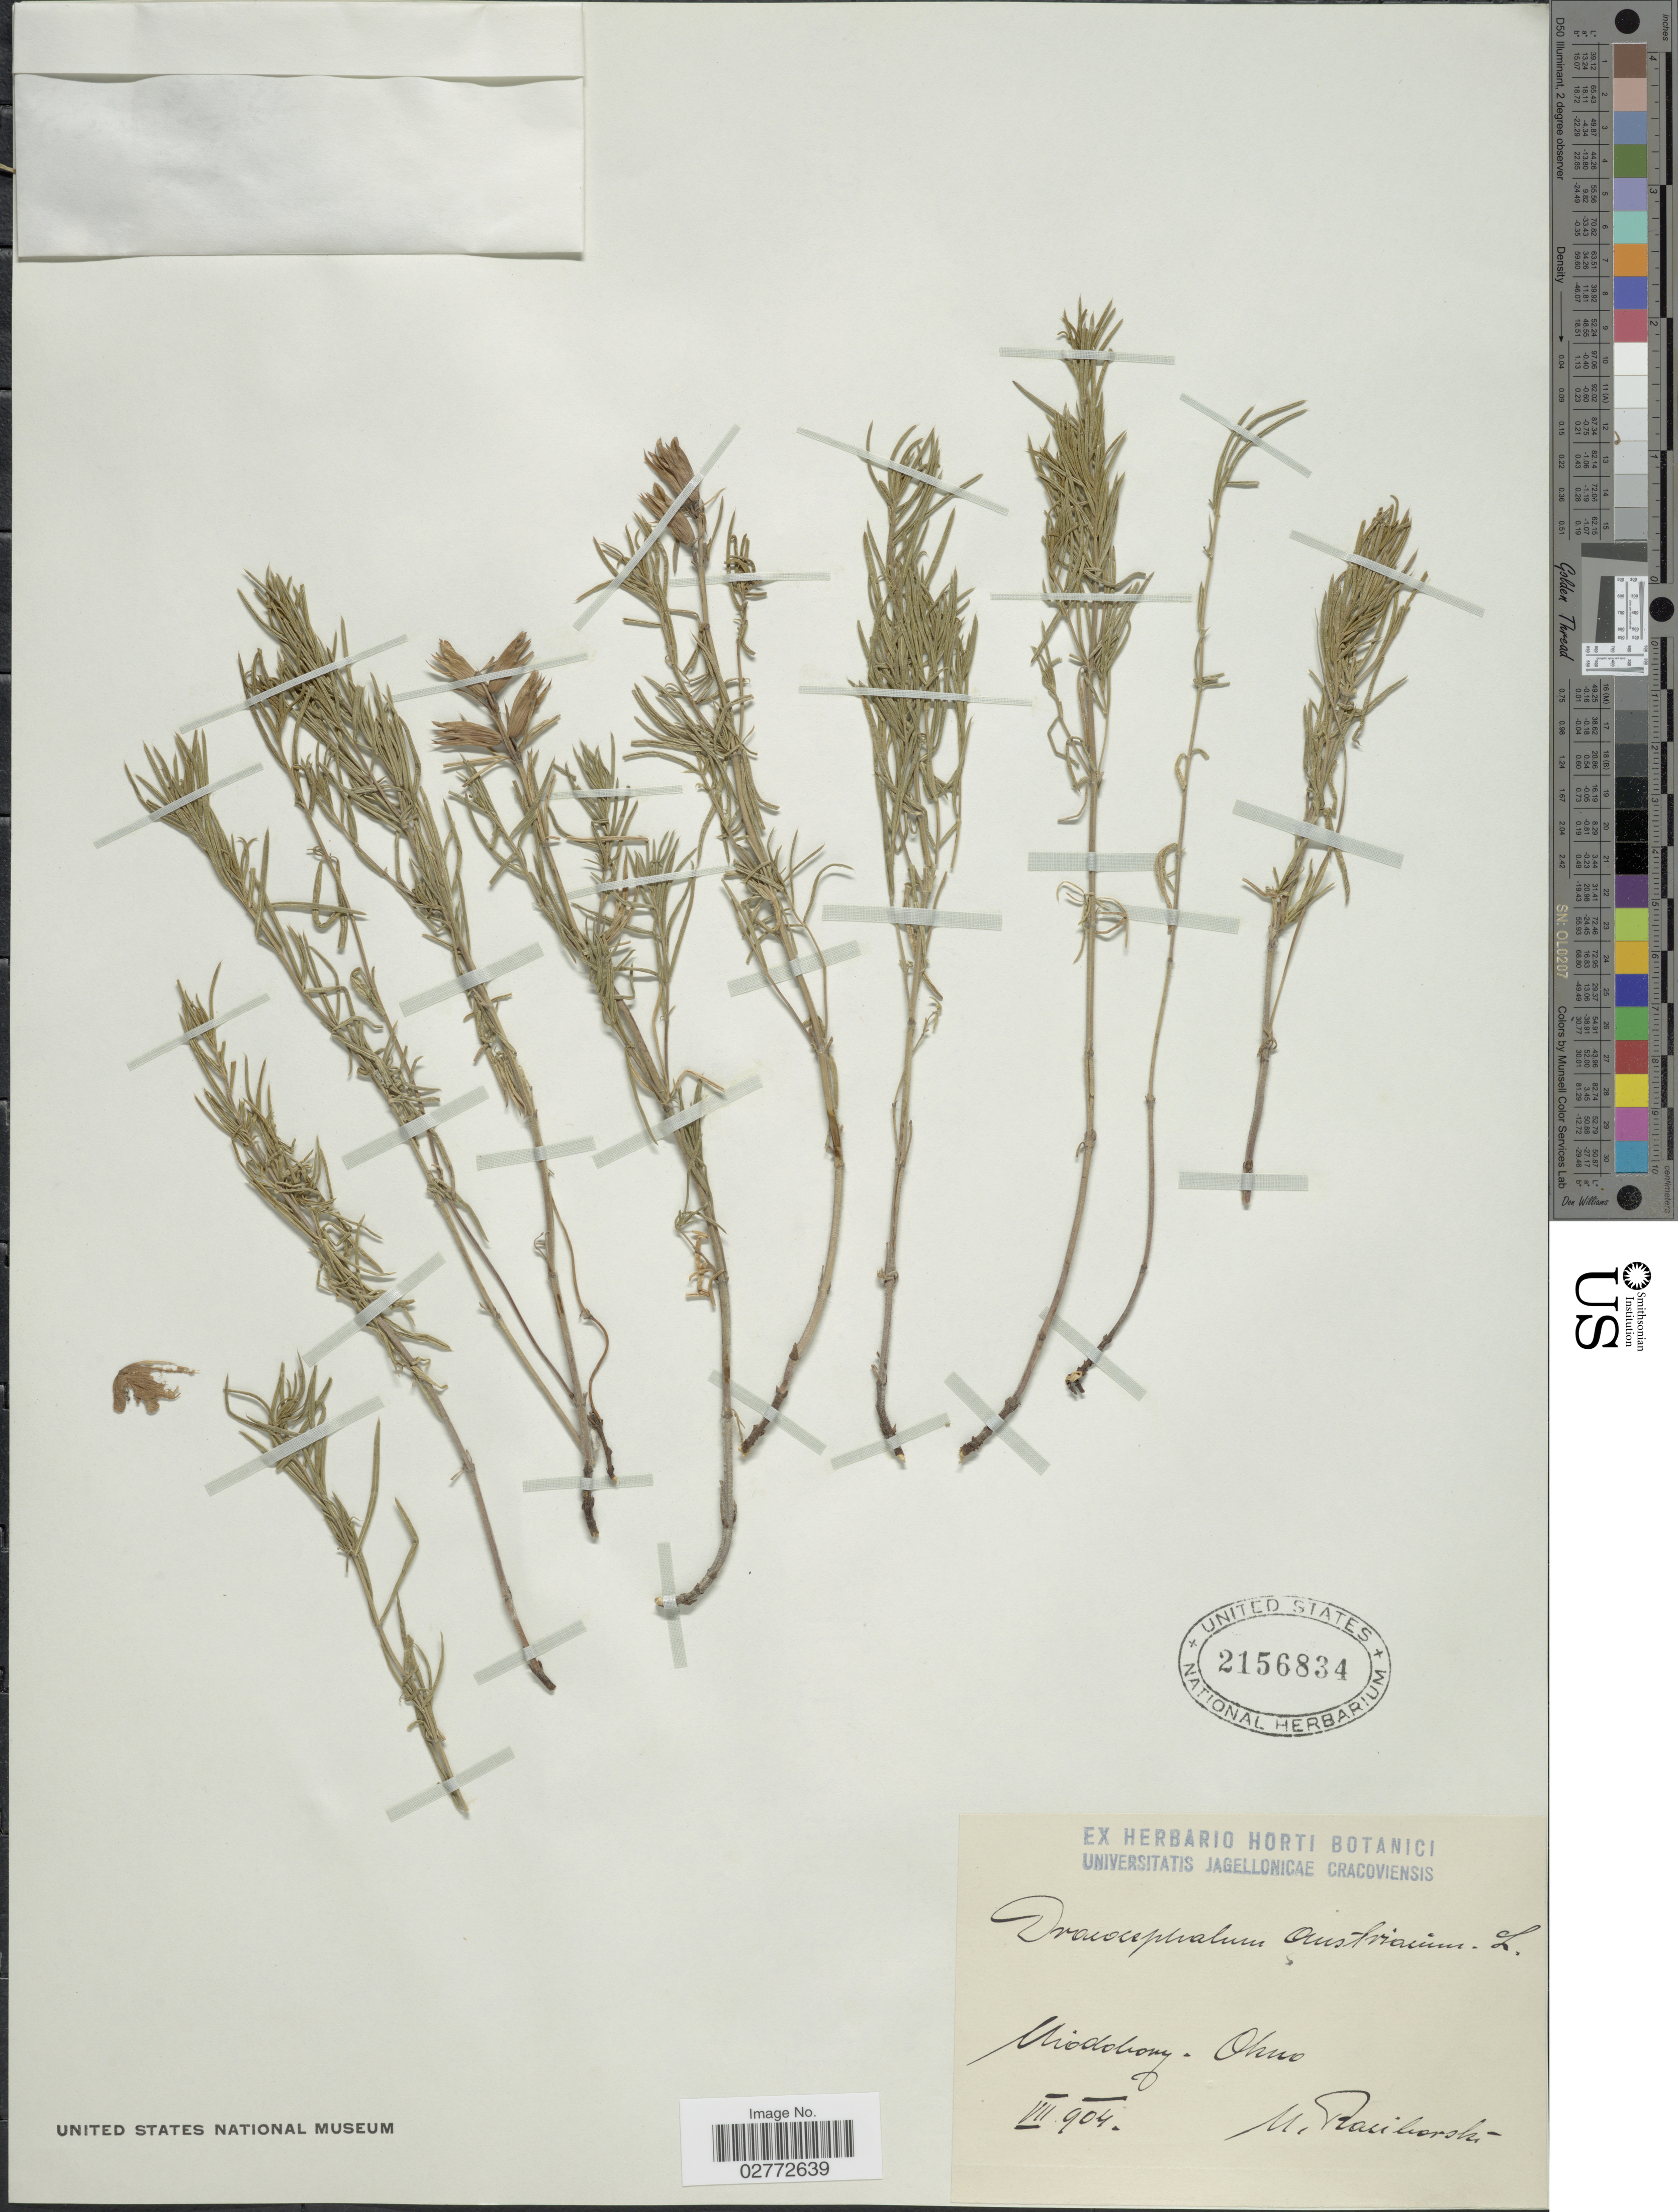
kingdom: Plantae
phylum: Tracheophyta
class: Magnoliopsida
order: Lamiales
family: Lamiaceae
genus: Dracocephalum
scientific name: Dracocephalum austriacum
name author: L.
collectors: M. Raciborski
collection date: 1904-07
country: Poland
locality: Miodoborach. Ohno.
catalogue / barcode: US 2156834